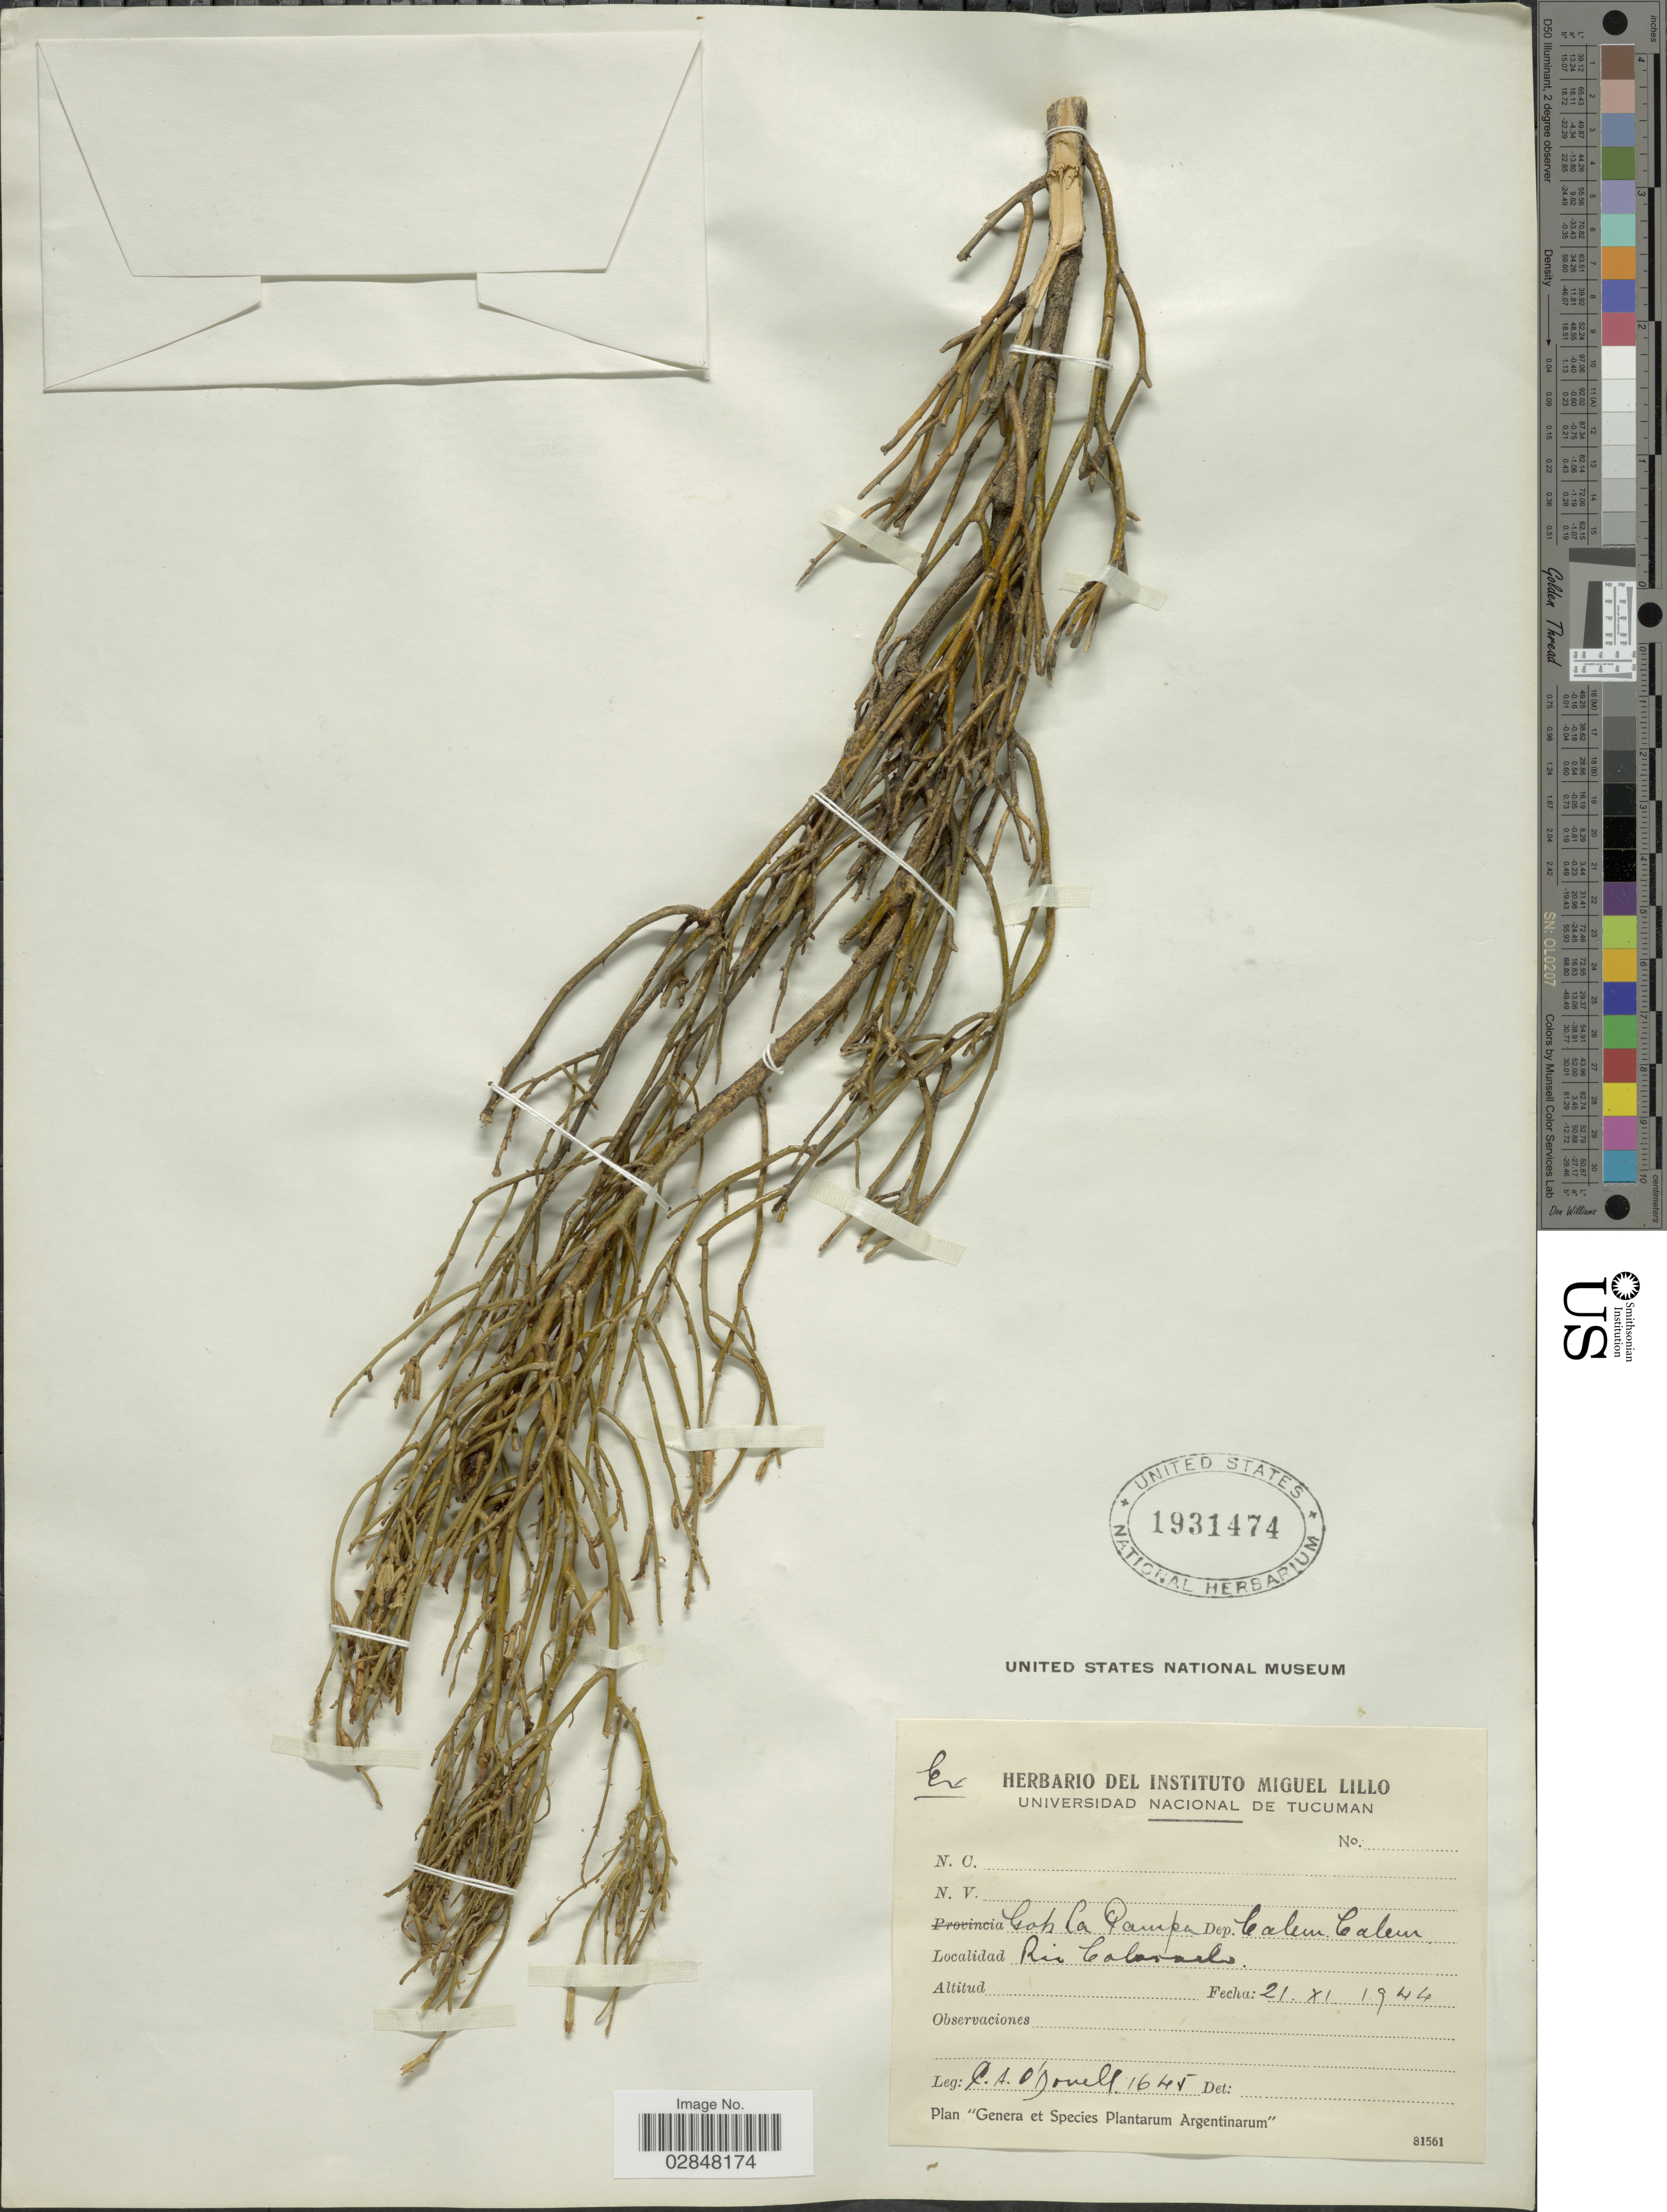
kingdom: Plantae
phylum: Tracheophyta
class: Magnoliopsida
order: Solanales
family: Solanaceae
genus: Petunia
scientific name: Petunia sp.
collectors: C. O'Donnell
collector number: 1645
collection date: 1944-11-21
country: Argentina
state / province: La Pampa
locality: Gob La Pampa. Dep. Calem Calem. Rio Colorado.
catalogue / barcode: US 1931474